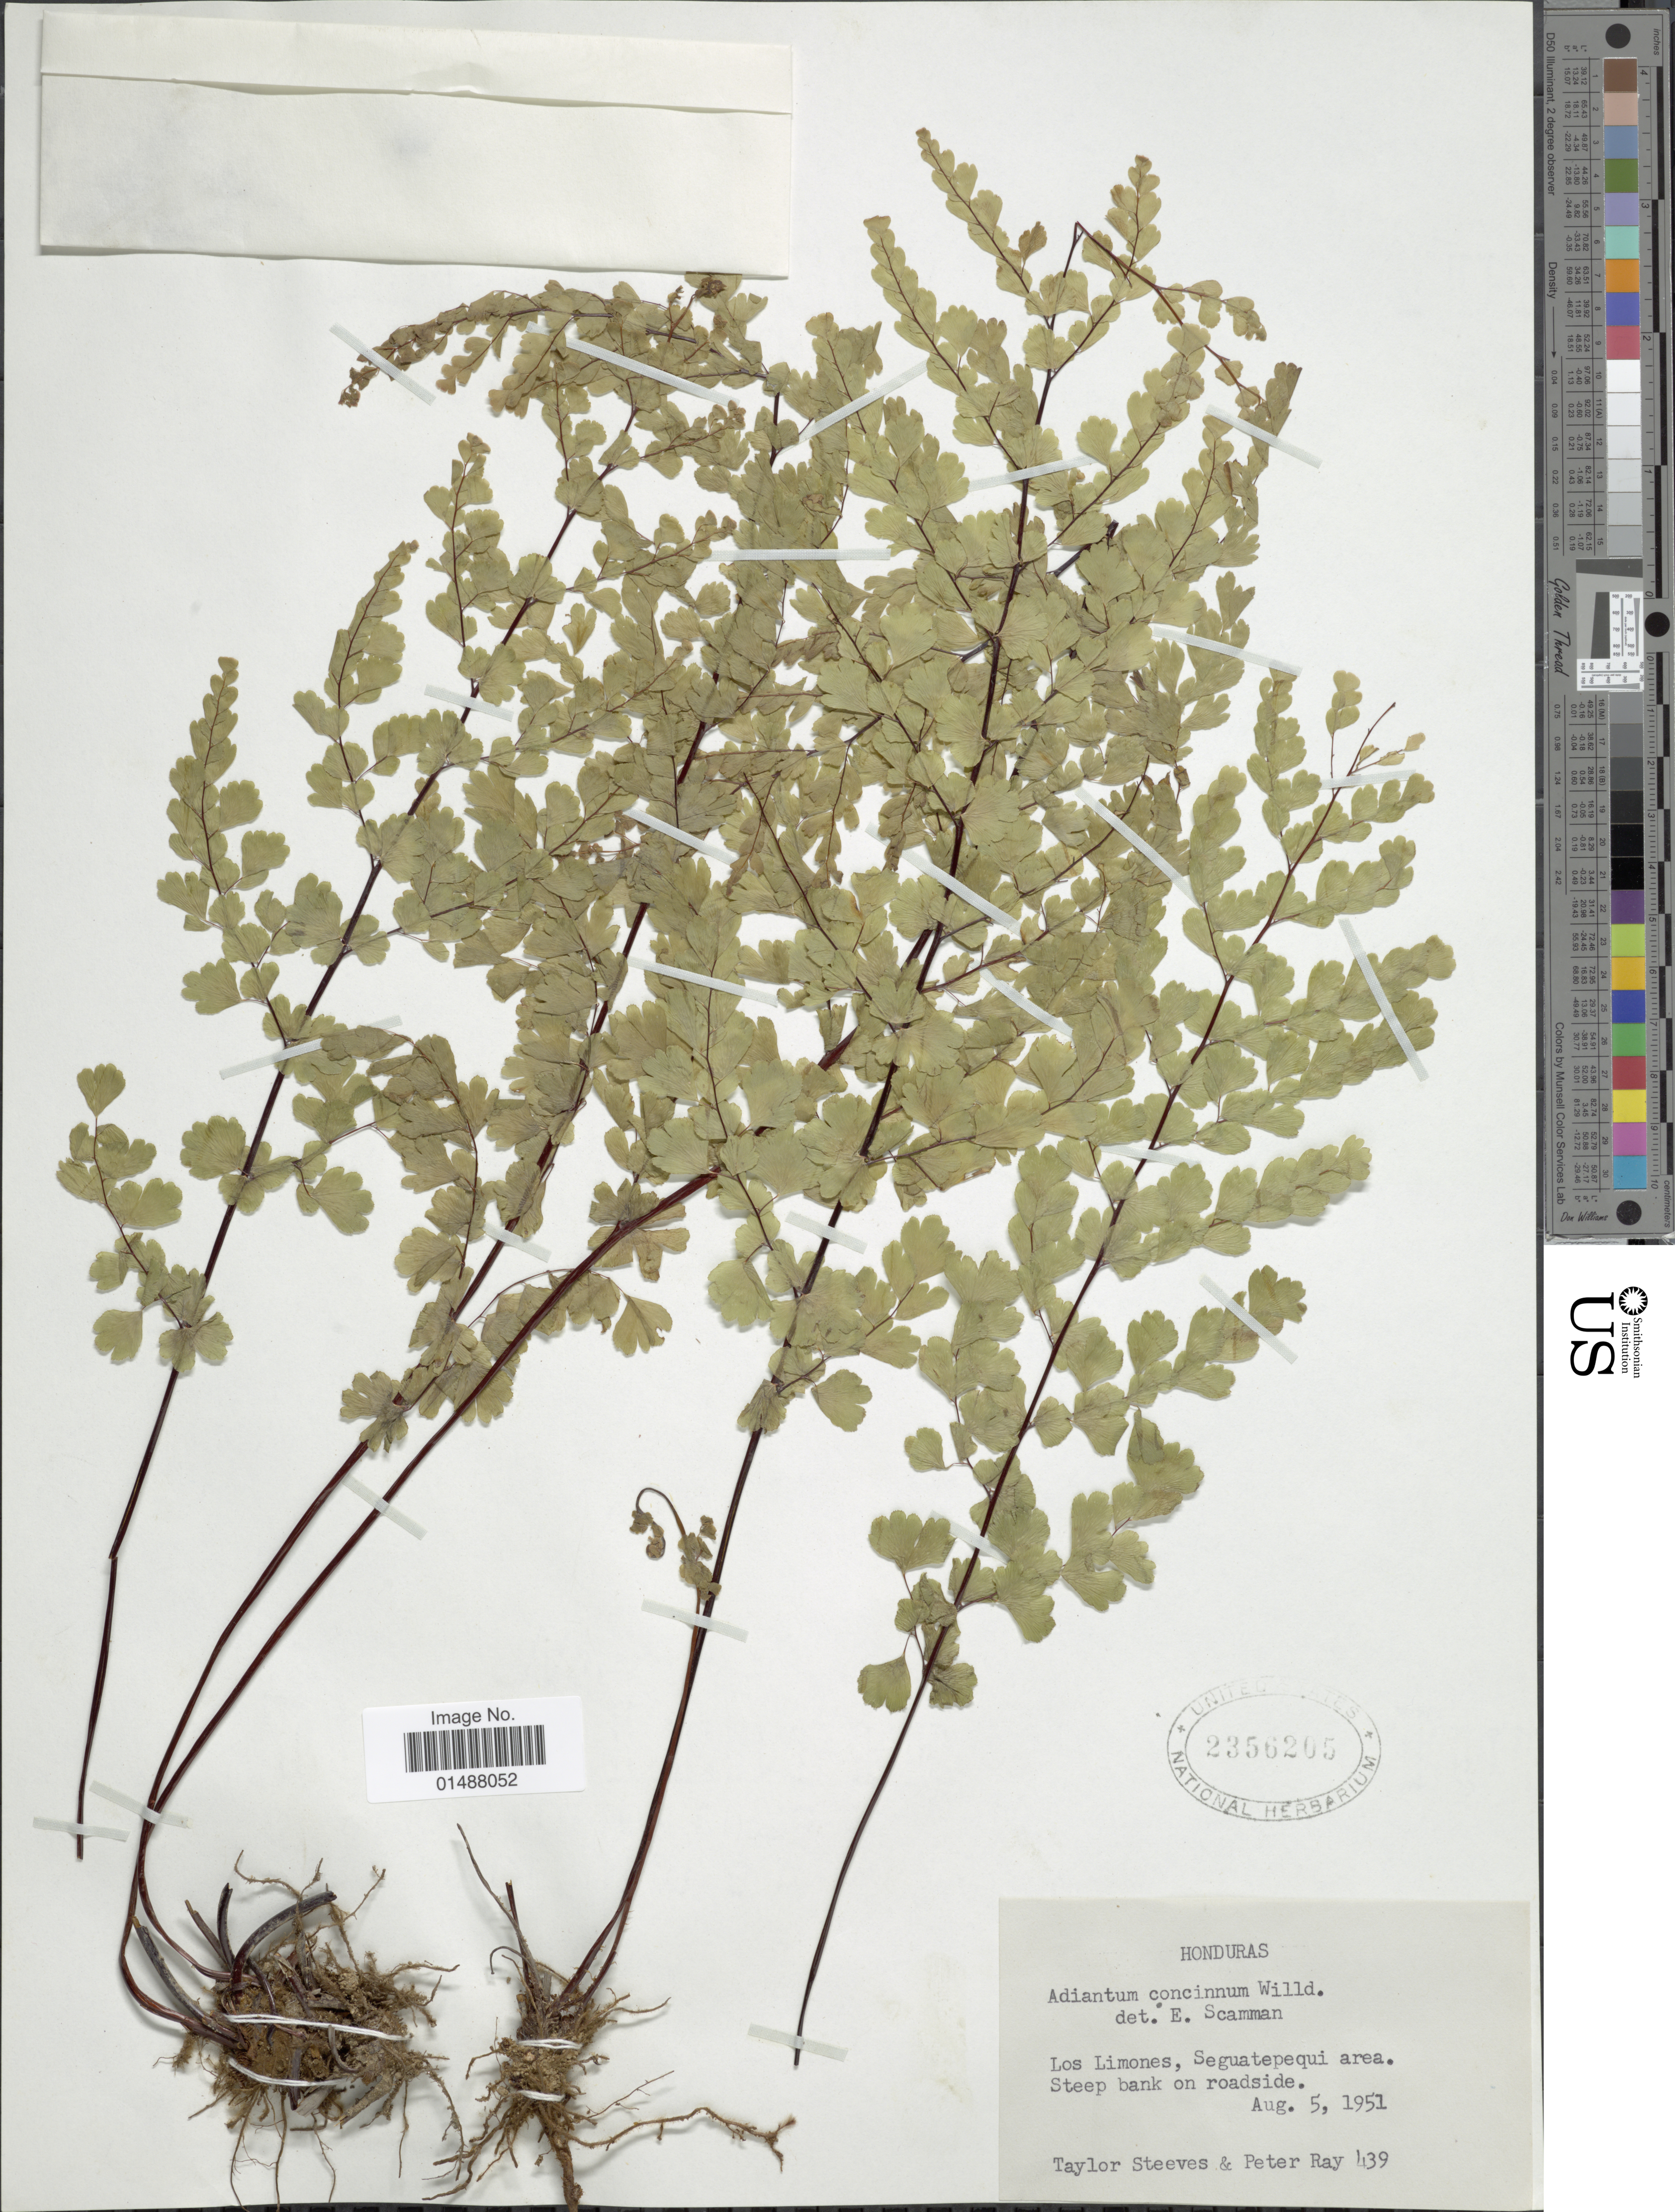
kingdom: Plantae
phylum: Tracheophyta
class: Polypodiopsida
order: Polypodiales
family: Pteridaceae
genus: Adiantum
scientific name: Adiantum concinnum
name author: Humb. & Bonpl. ex Willd.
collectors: T. Steeves & P. Ray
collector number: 439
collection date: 1951-08-05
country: Belize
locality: Los Limones, Seguatepequi area, Steep bank on roadside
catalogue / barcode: US 2356205